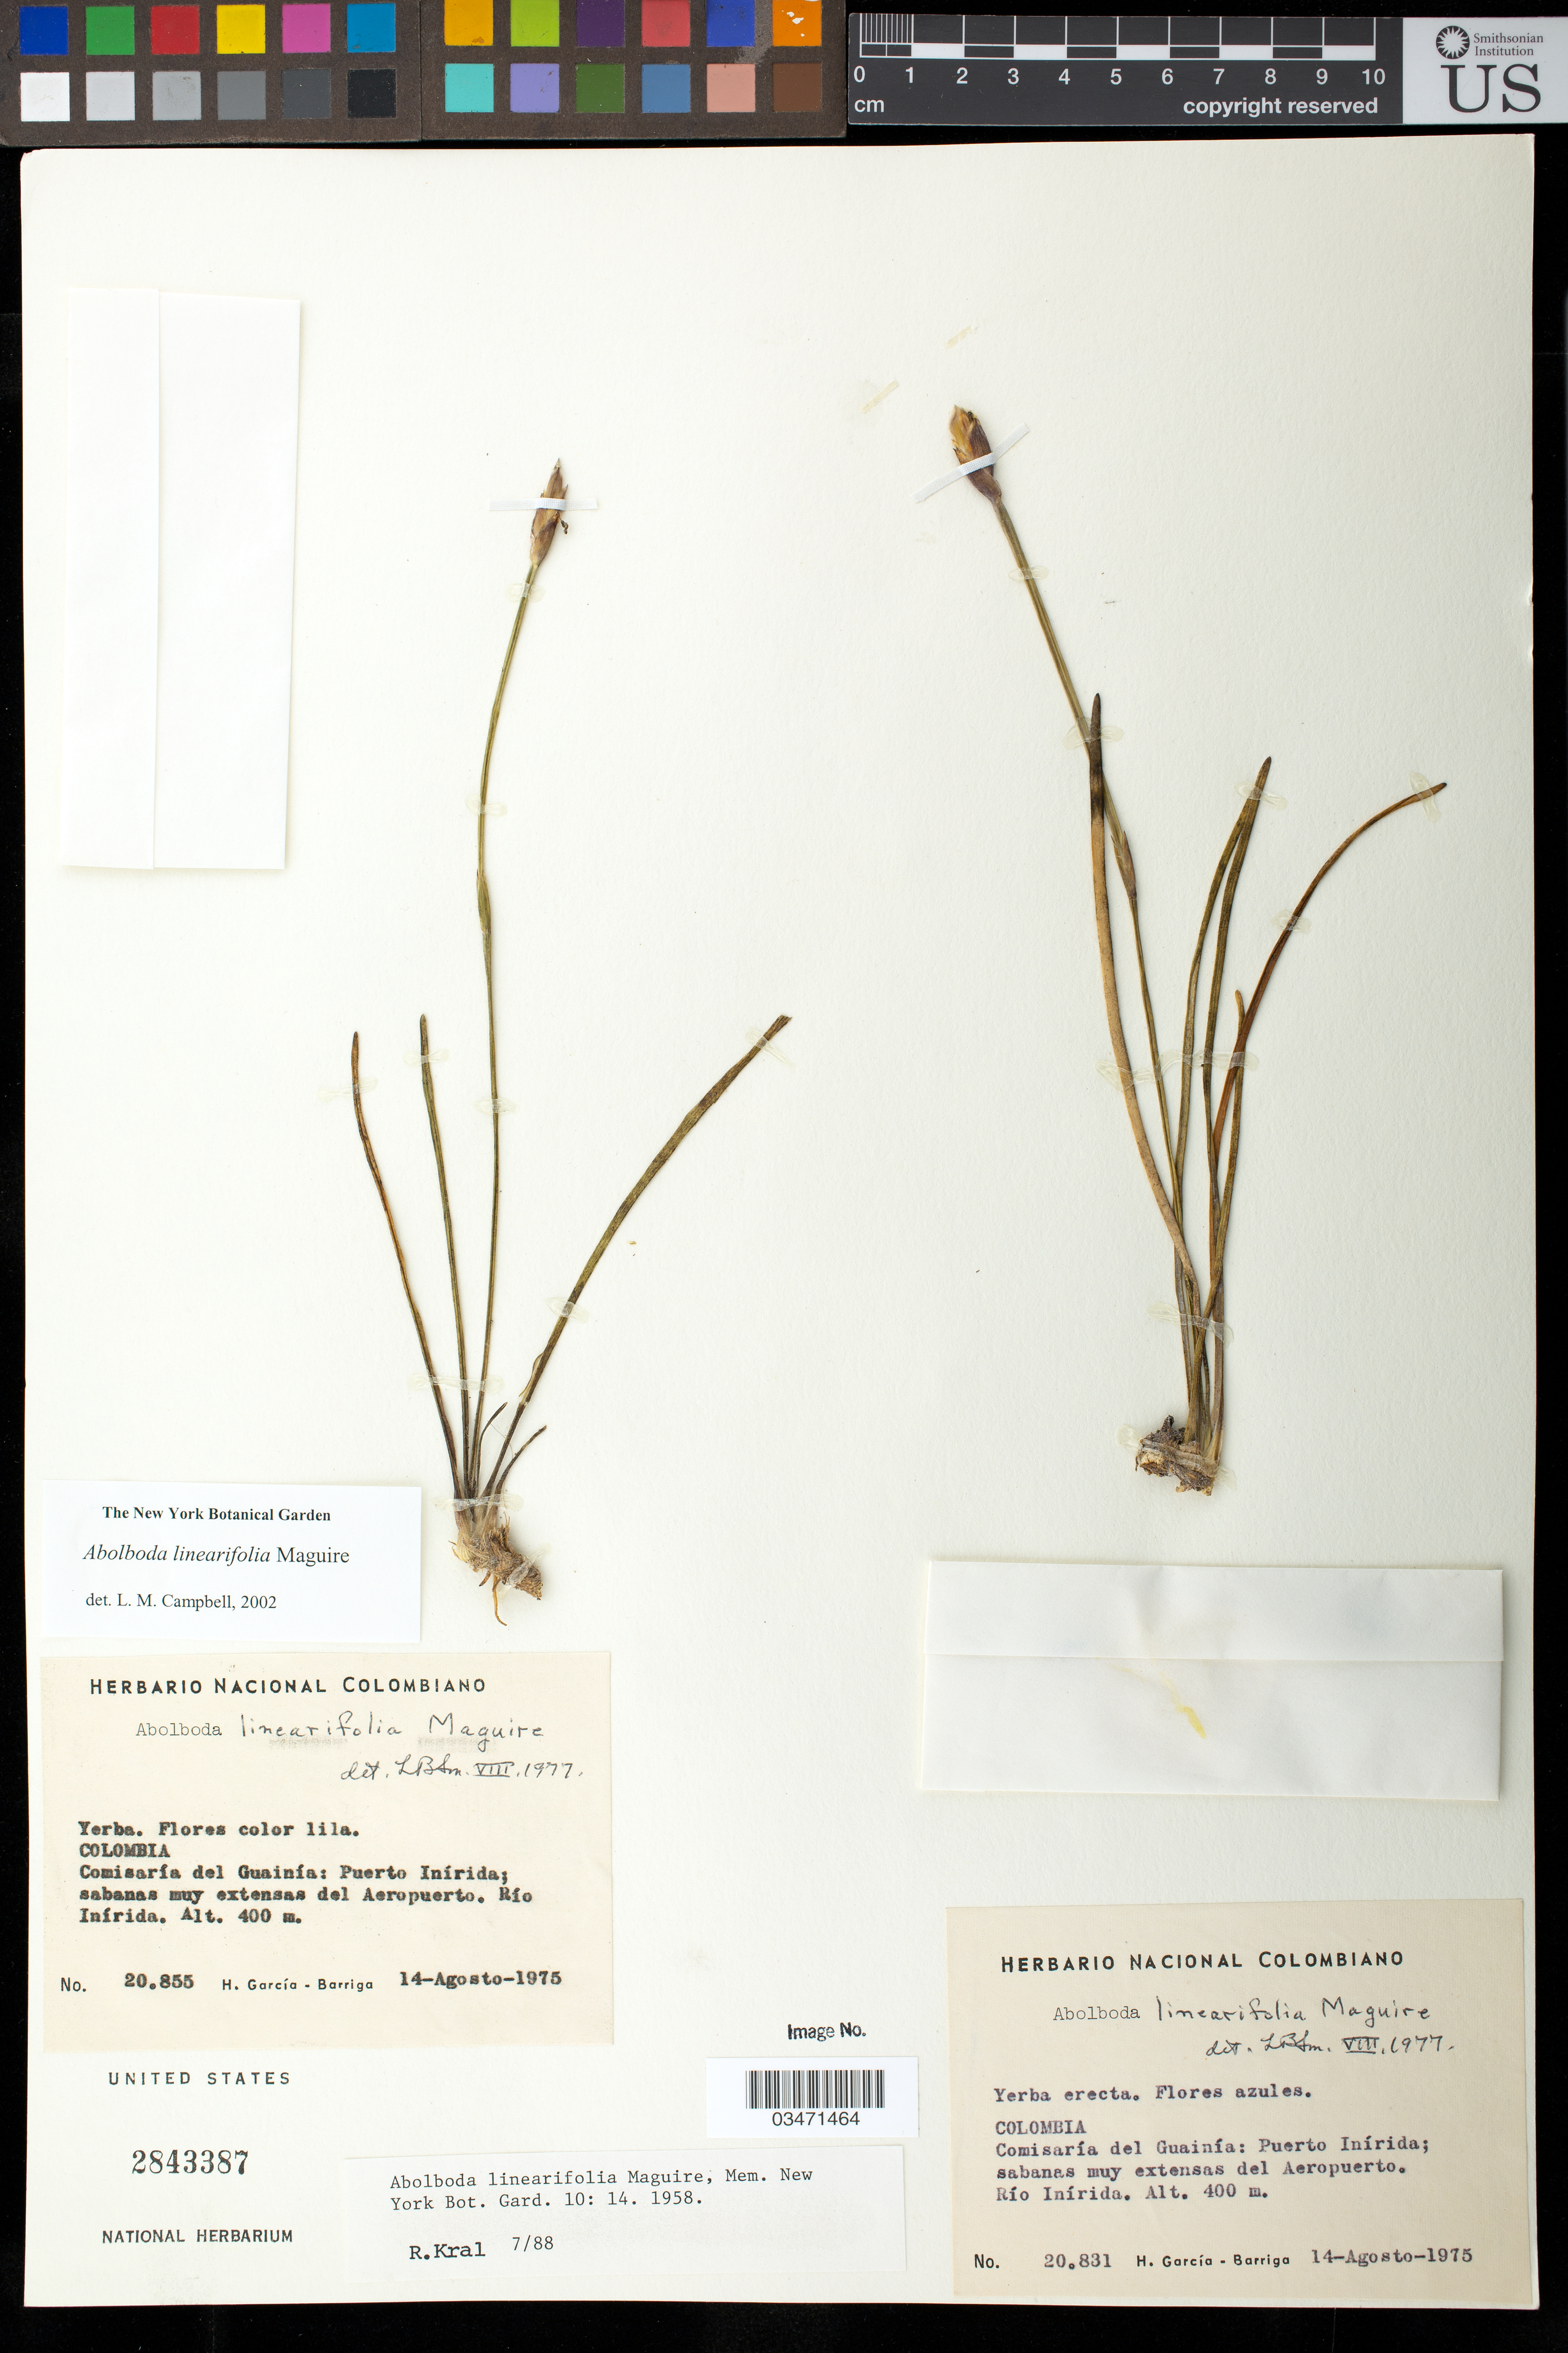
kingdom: Plantae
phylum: Tracheophyta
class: Liliopsida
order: Poales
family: Xyridaceae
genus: Abolboda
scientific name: Abolboda linearifolia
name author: Maguire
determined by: Campbell, L. M.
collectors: H. García Barriga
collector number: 20831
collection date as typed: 14 Aug 1975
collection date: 1975-08-14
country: Colombia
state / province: Guainía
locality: Puerto Inirida; to the airport; Rio Inirida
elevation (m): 400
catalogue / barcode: US 2843387